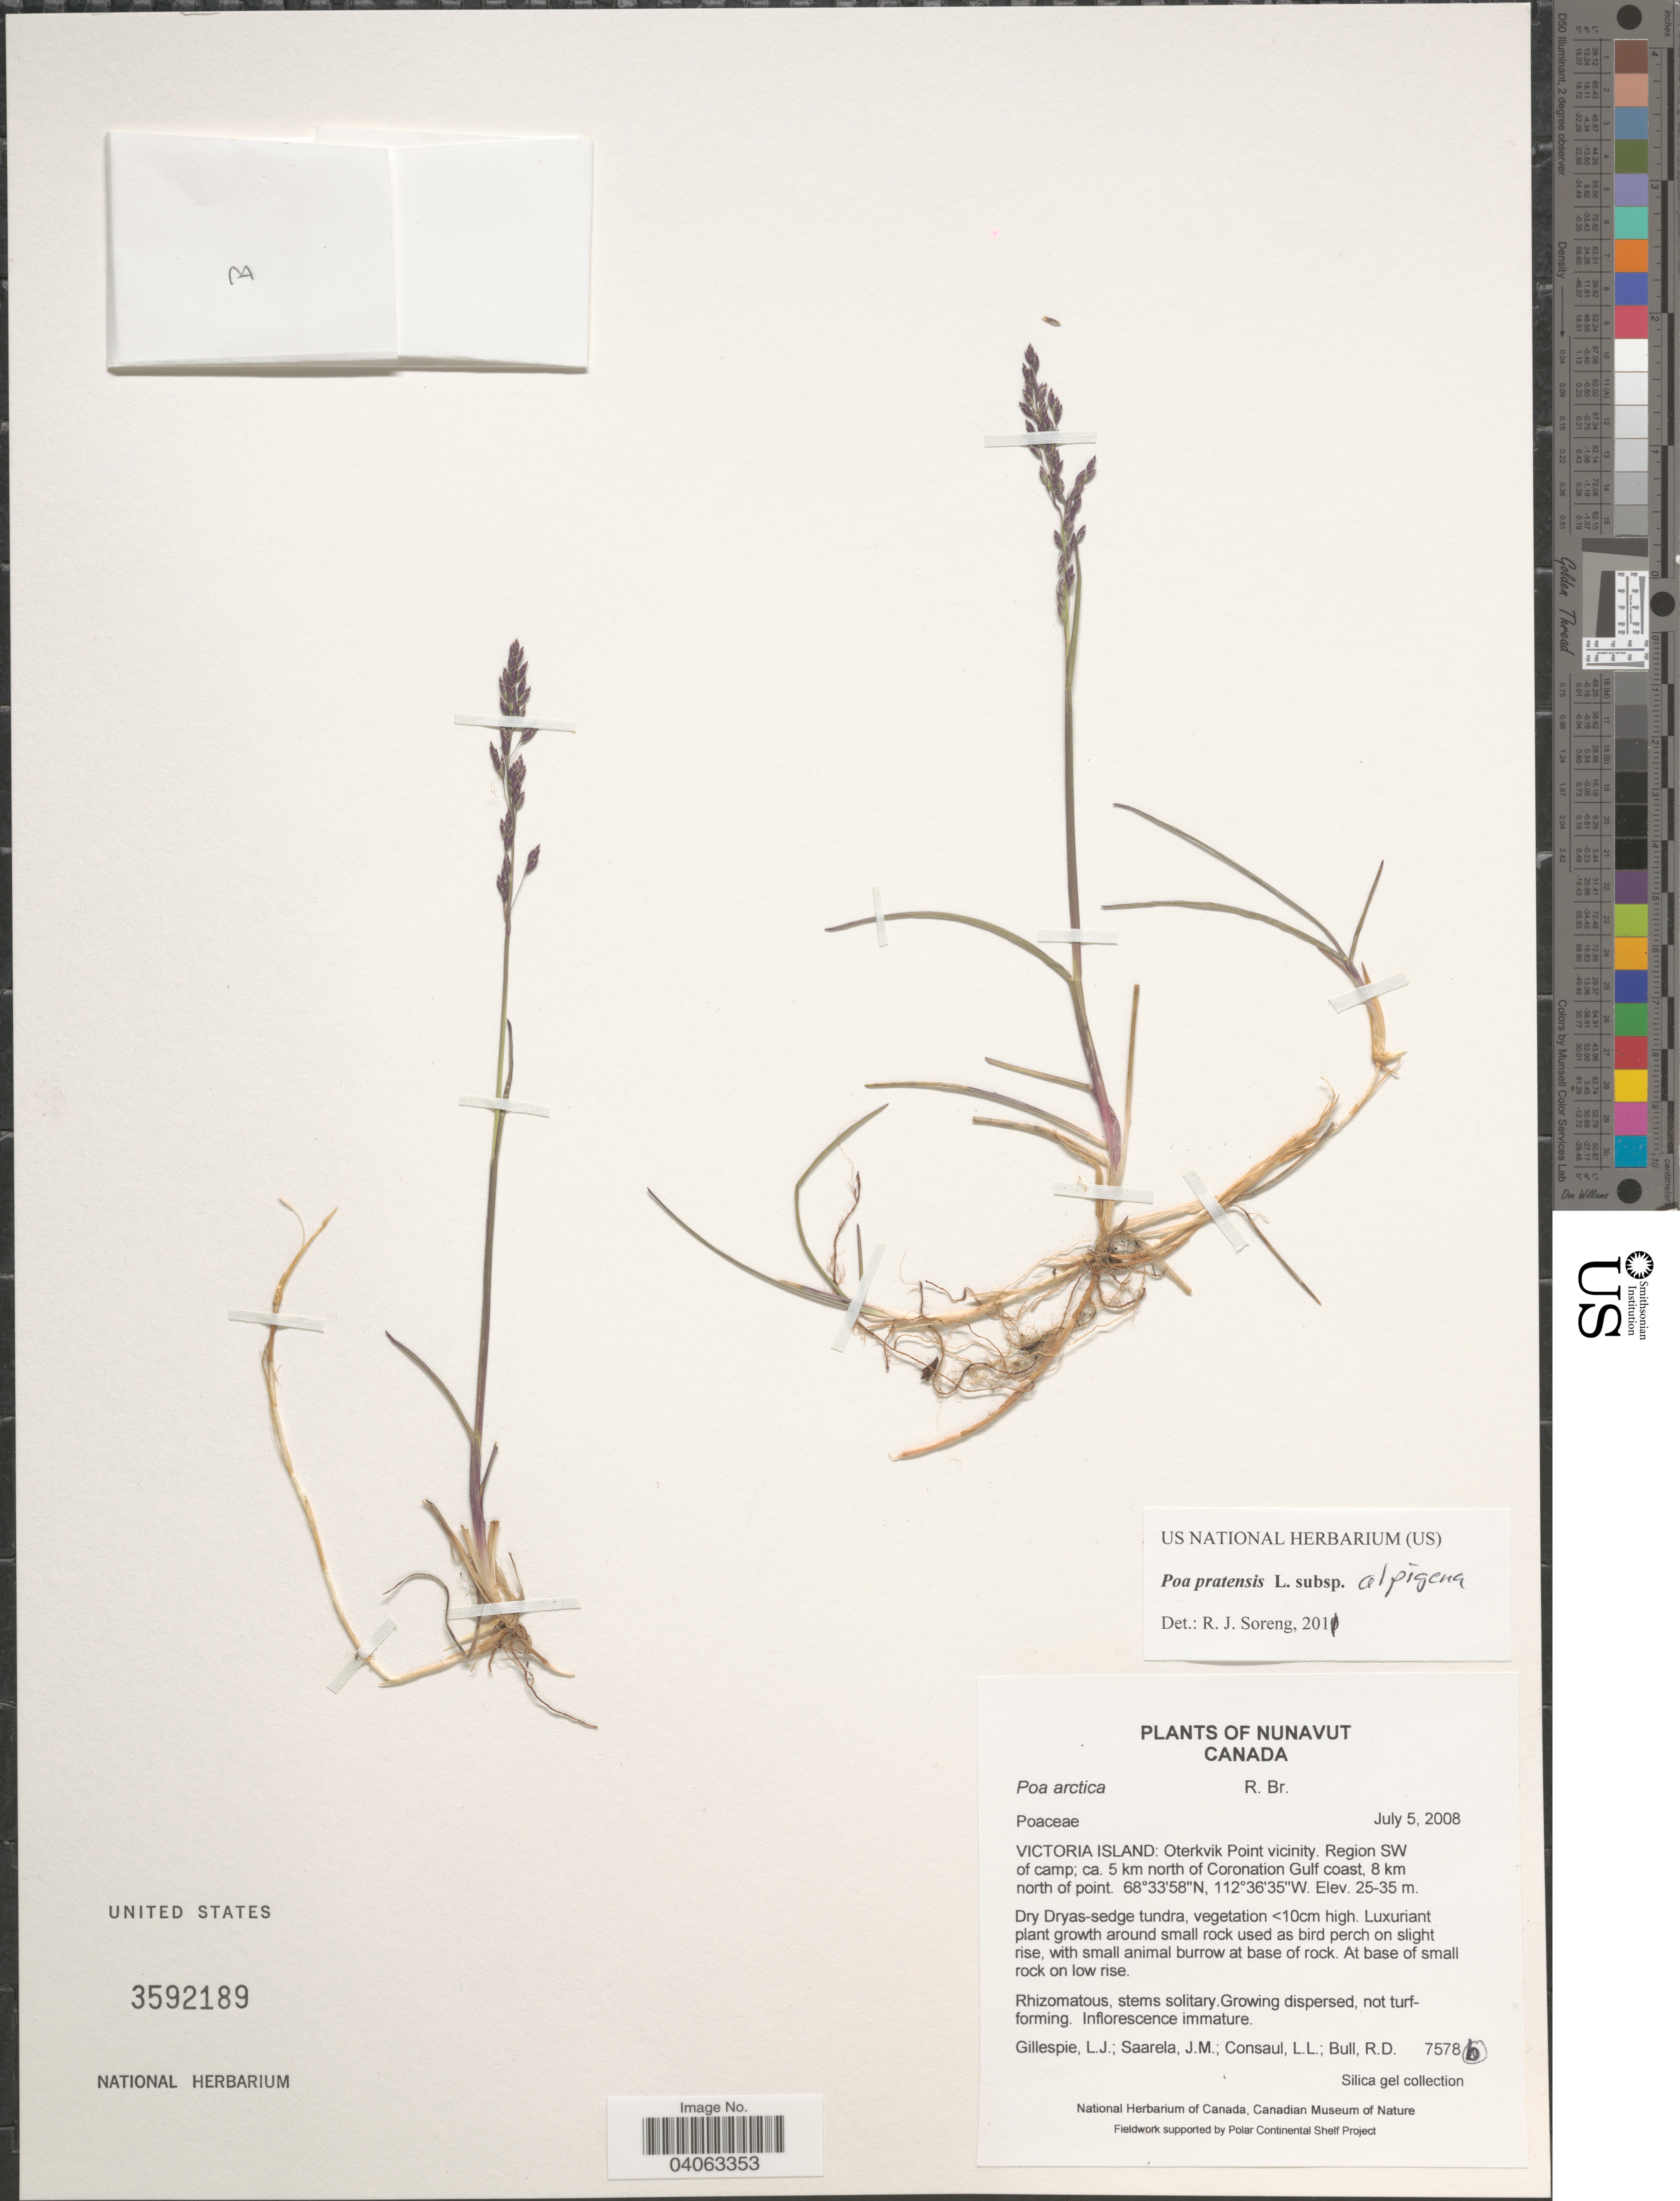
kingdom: Plantae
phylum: Tracheophyta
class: Liliopsida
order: Poales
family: Poaceae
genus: Poa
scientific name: Poa pratensis subsp. alpigena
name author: (Lindm.) Hiitonen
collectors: L. Gillespie, J. Saarela, L. Consaul & R. Bull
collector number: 7578b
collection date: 2008-07-05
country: Canada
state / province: Nunavut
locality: Victoria Island: Oterkvik Point vicinity. Region SW of camp; ca. 5 km north of Coronation Gulf coast, 8 km north of point.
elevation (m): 25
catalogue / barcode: US 3592189